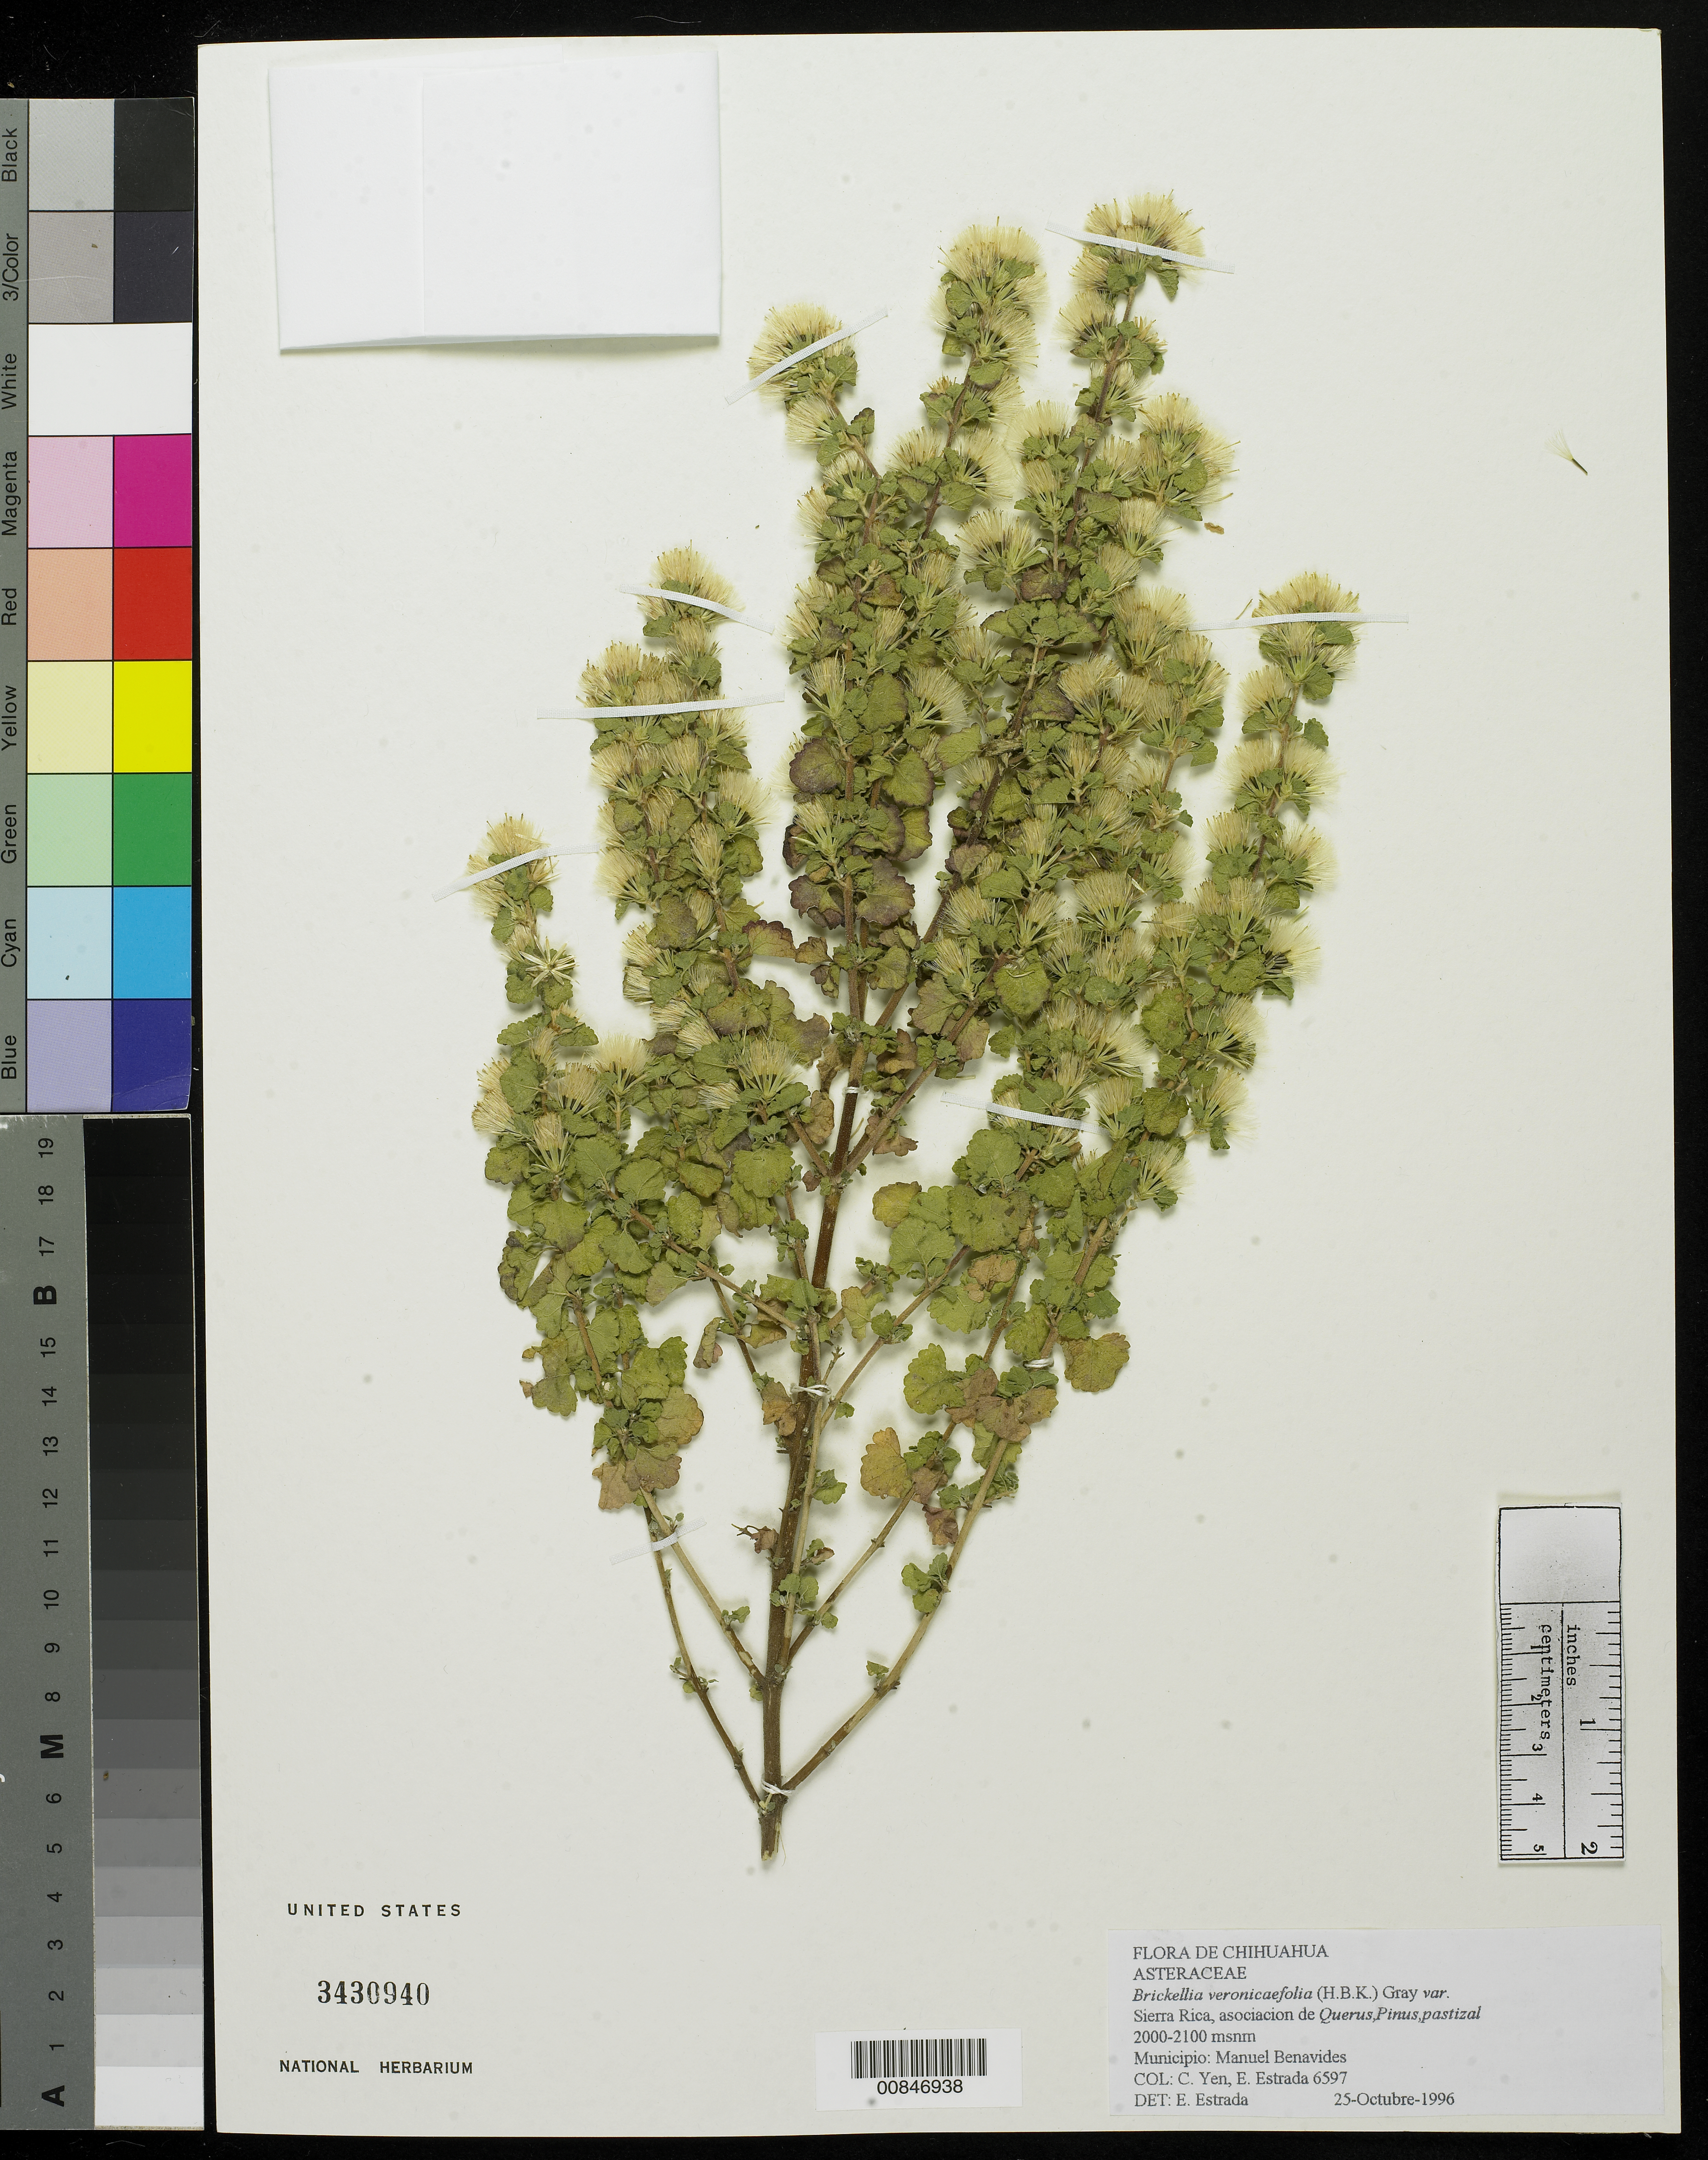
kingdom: Plantae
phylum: Tracheophyta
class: Magnoliopsida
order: Asterales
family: Asteraceae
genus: Brickellia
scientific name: Brickellia veronicaefolia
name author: (Kunth) A. Gray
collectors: Y. C. Yang & E. Estrada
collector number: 6597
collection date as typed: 25 Oct 1996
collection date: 1996-10-25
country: Mexico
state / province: Chihuahua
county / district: Manuel Benavides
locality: Sierra Rica, Chihuahua.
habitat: Asociación de Quercus, Pinus pastizal.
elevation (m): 2100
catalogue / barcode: US 3430940